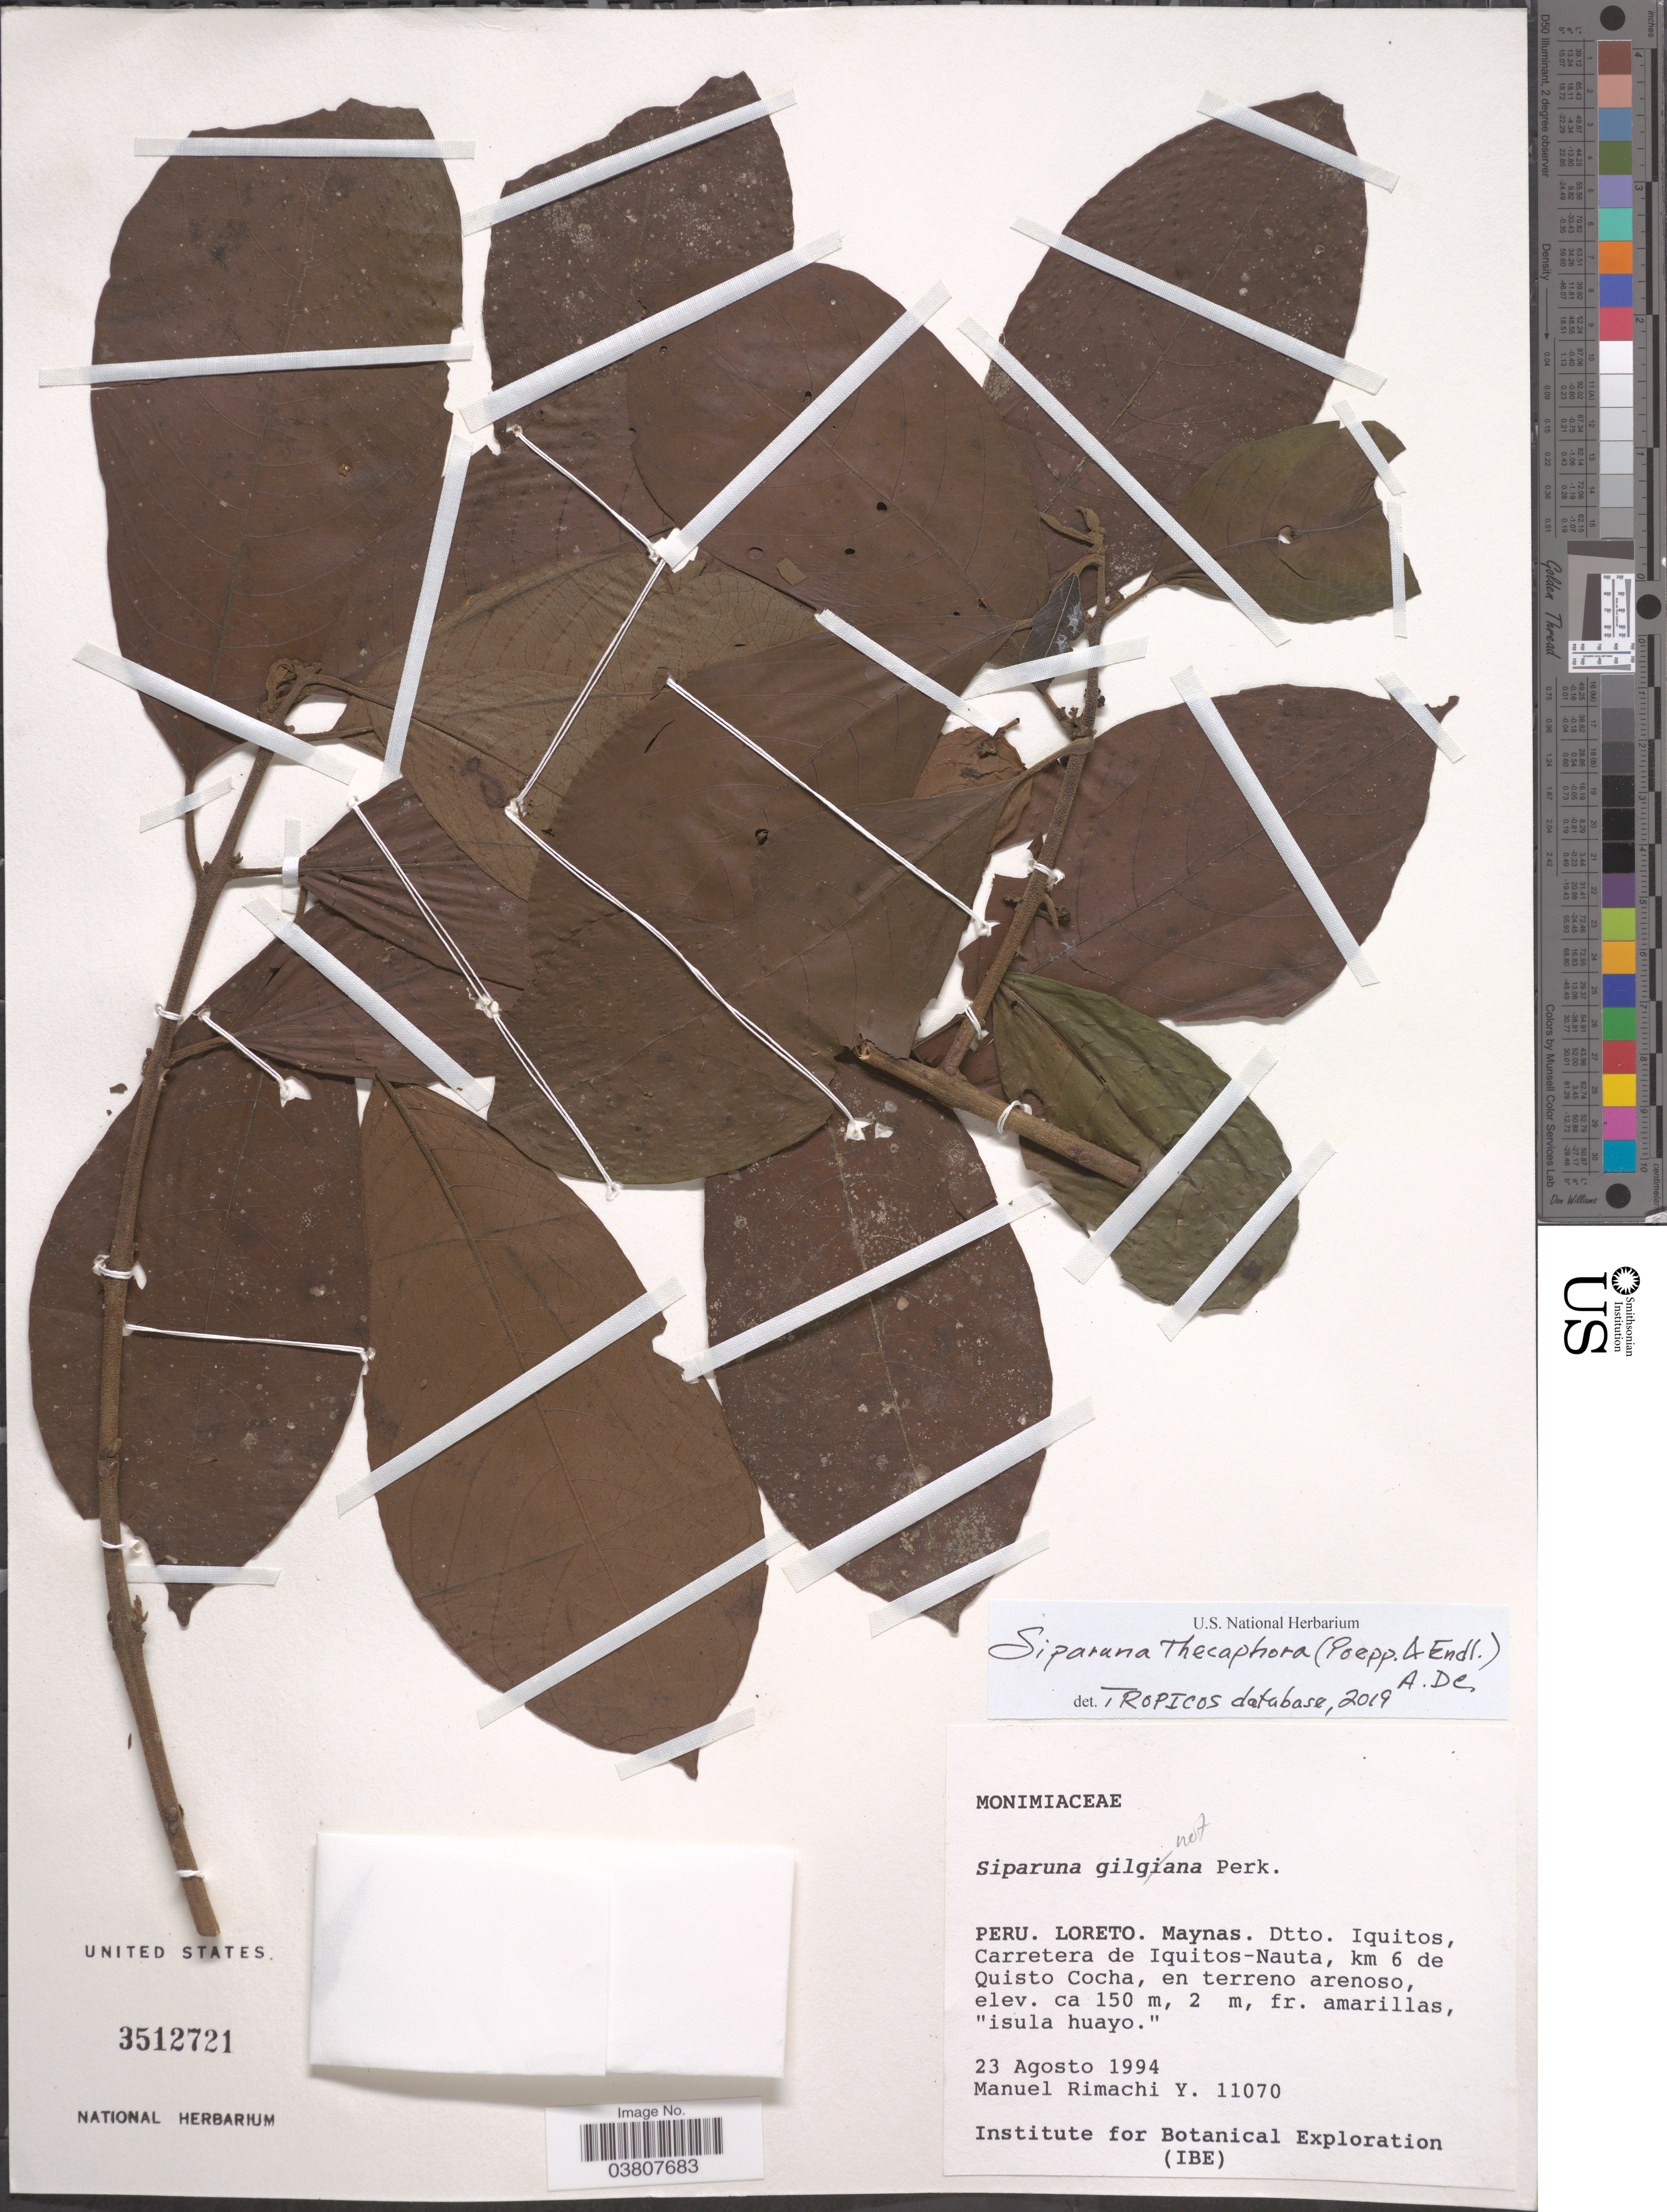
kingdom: Plantae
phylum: Tracheophyta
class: Magnoliopsida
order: Laurales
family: Siparunaceae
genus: Siparuna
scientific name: Siparuna thecaphora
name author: (Poepp. & Endl.) A. DC.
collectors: M. Rimachi Y.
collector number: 11070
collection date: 1994-08-23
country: Peru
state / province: Loreto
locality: Maynas. Iquitos. Carretera de Iquitos-Nauta, km 6 de Quisto Cocha, en terreno arenoso.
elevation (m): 150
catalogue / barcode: US 3512721